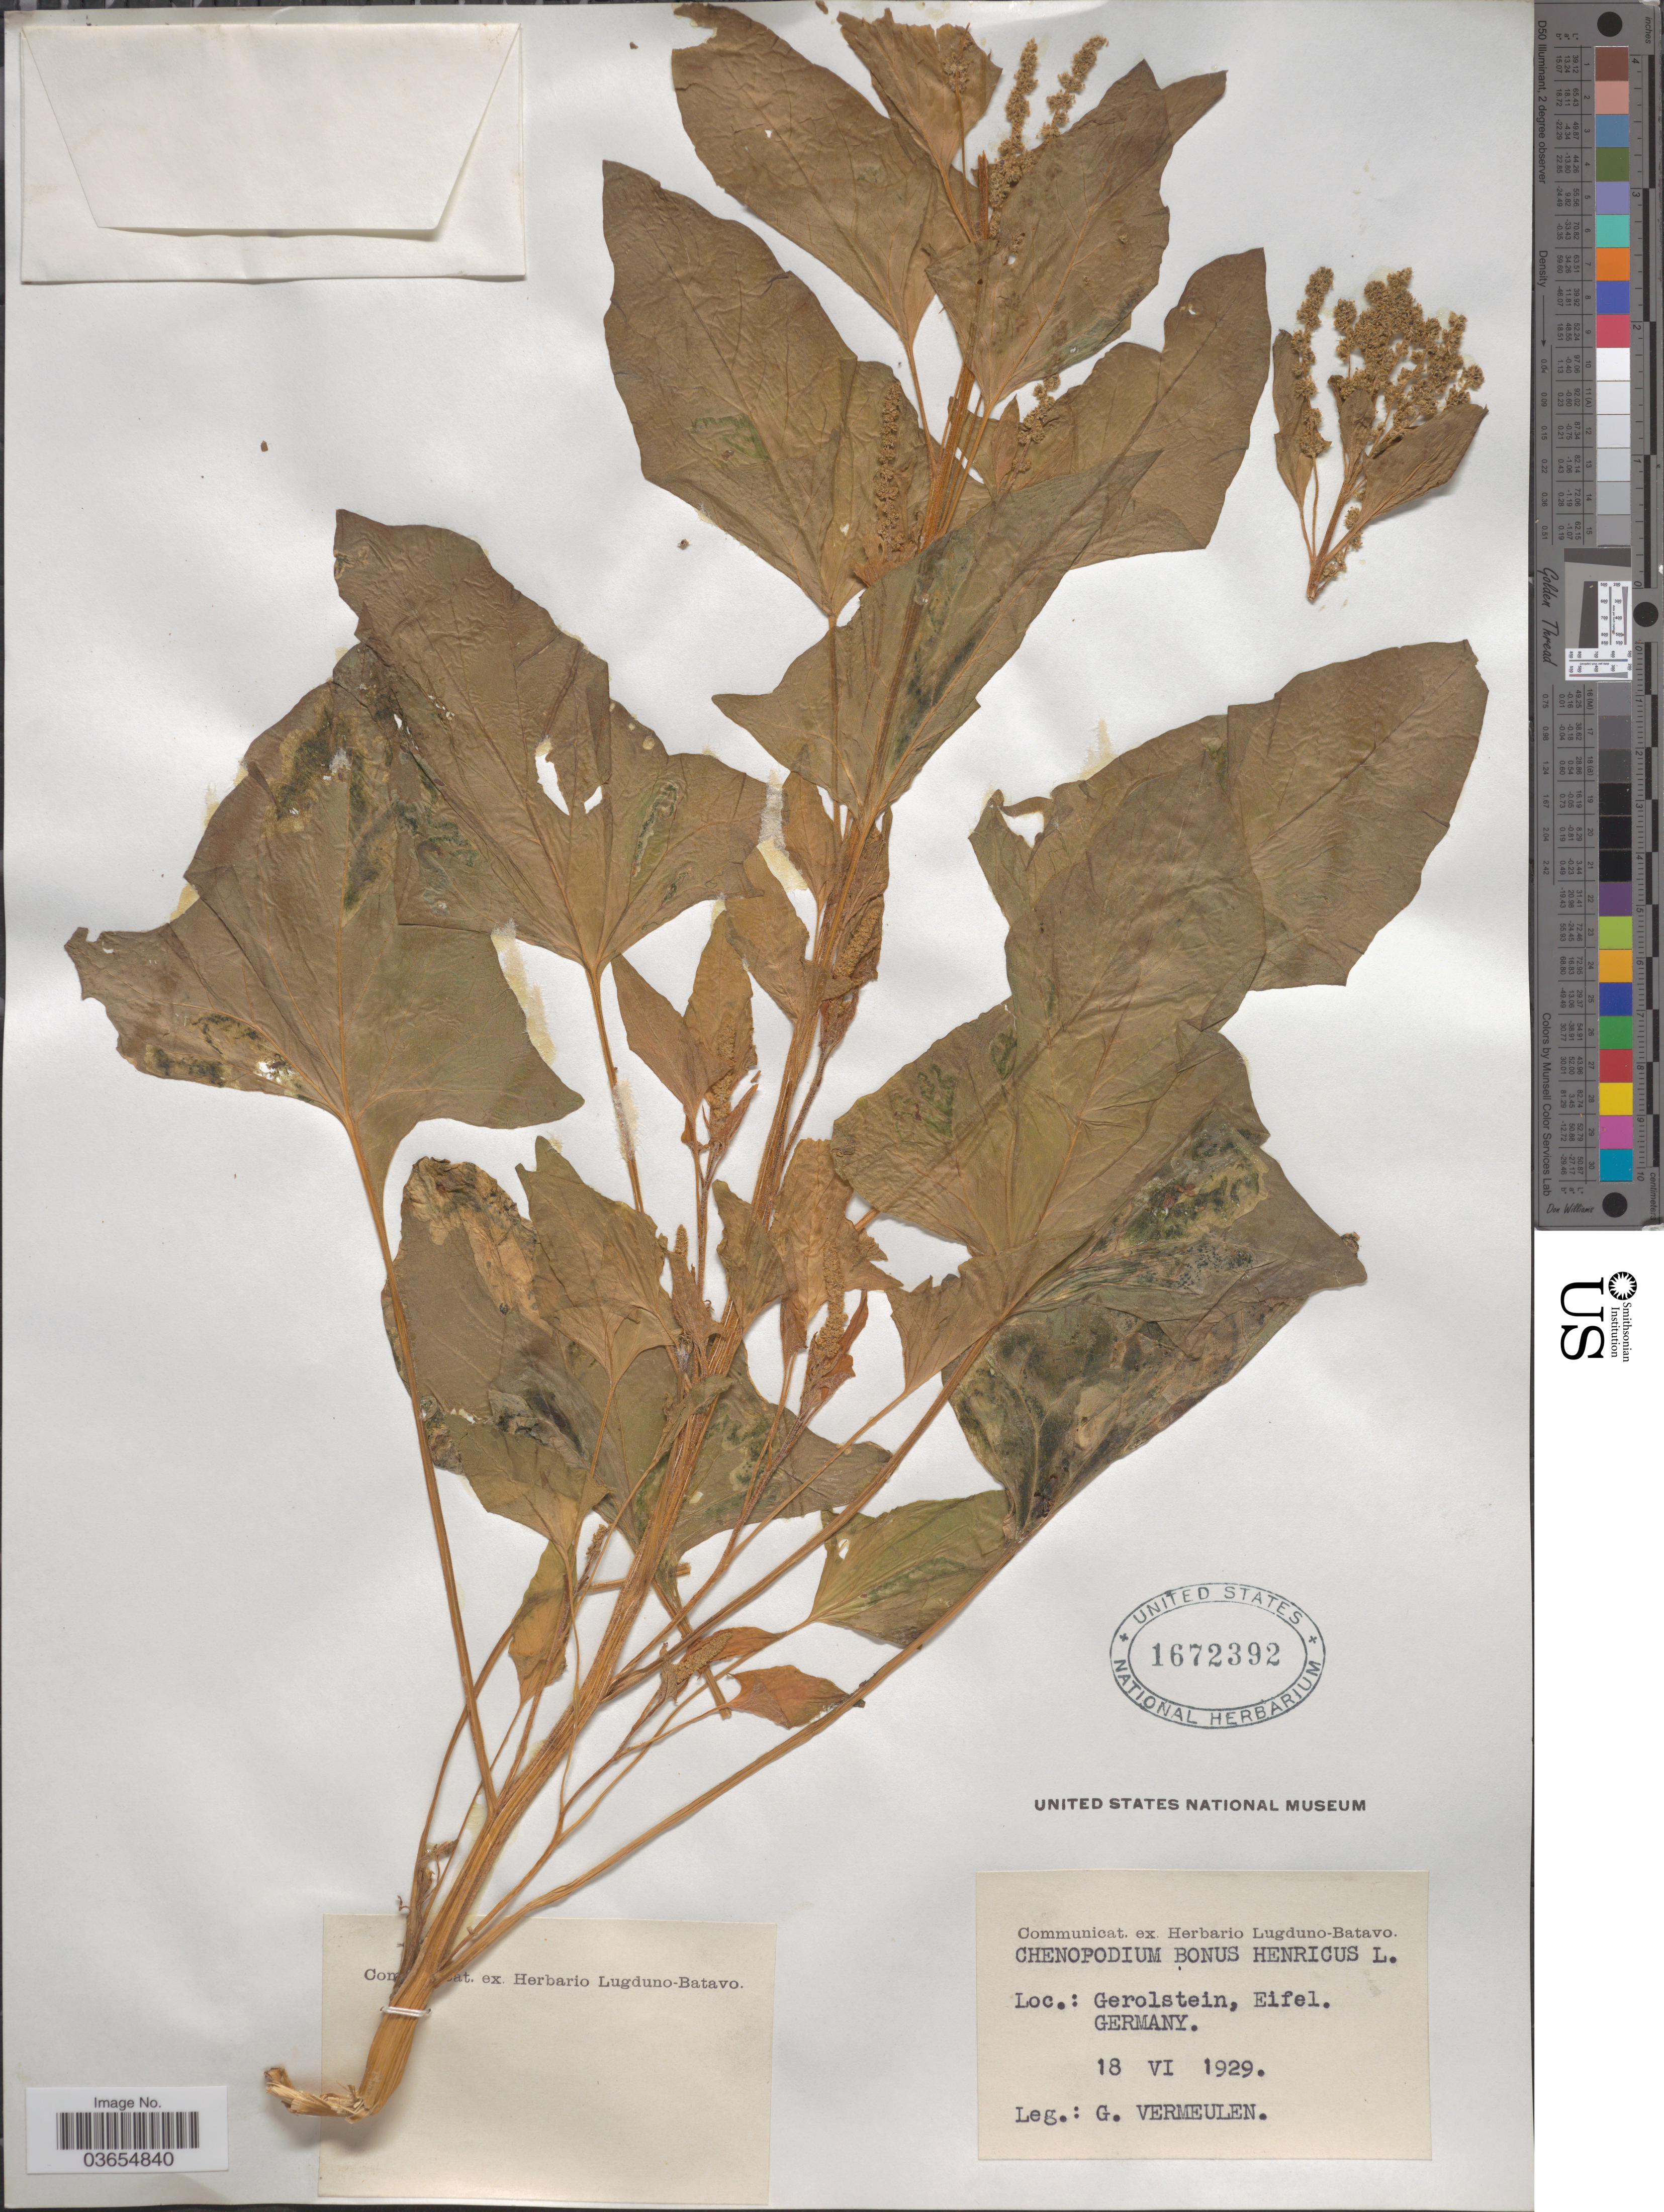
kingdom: Plantae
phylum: Tracheophyta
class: Magnoliopsida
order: Caryophyllales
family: Amaranthaceae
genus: Chenopodium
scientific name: Chenopodium bonus-henricus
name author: L.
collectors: G. Vermeulen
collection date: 1929-06-18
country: Germany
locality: Gerolstein, Eifel.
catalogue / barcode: US 1672392